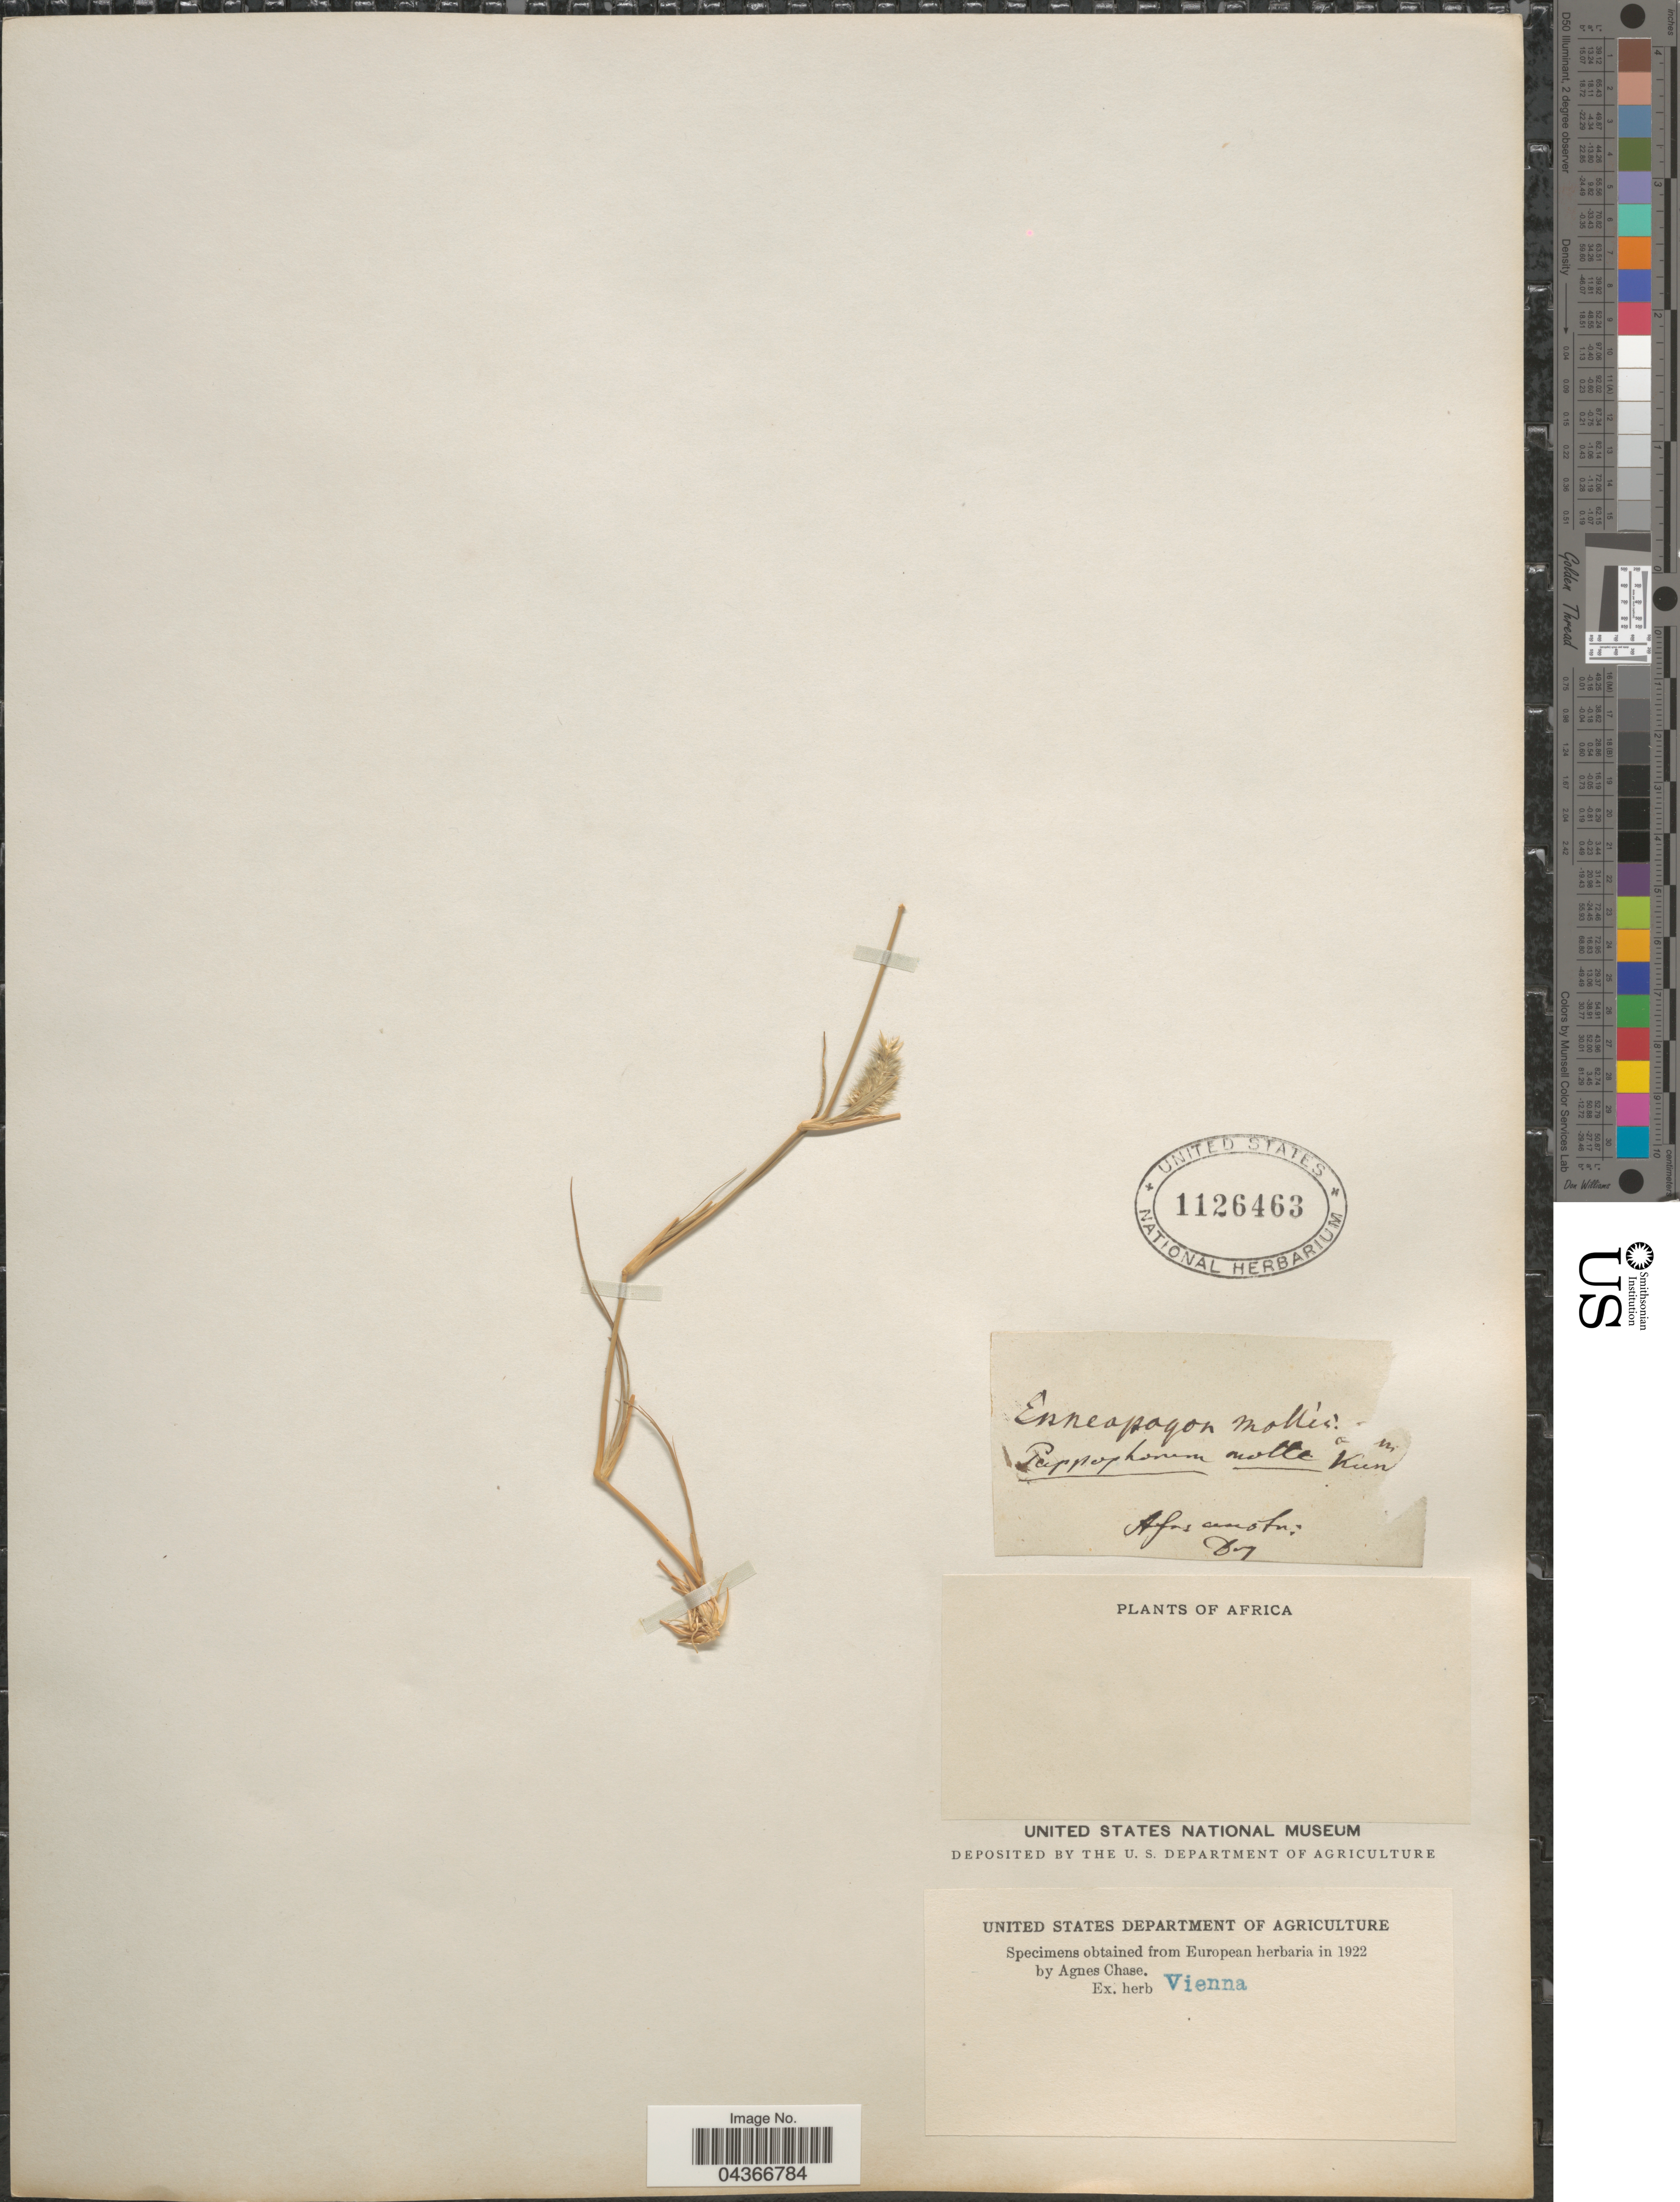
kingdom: Plantae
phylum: Tracheophyta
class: Liliopsida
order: Poales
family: Poaceae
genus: Enneapogon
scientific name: Enneapogon cenchroides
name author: (Licht. ex Roem. & Schult.) C.E. Hubb.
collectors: Drege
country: South Africa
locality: Afr. austral.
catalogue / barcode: US 1126463